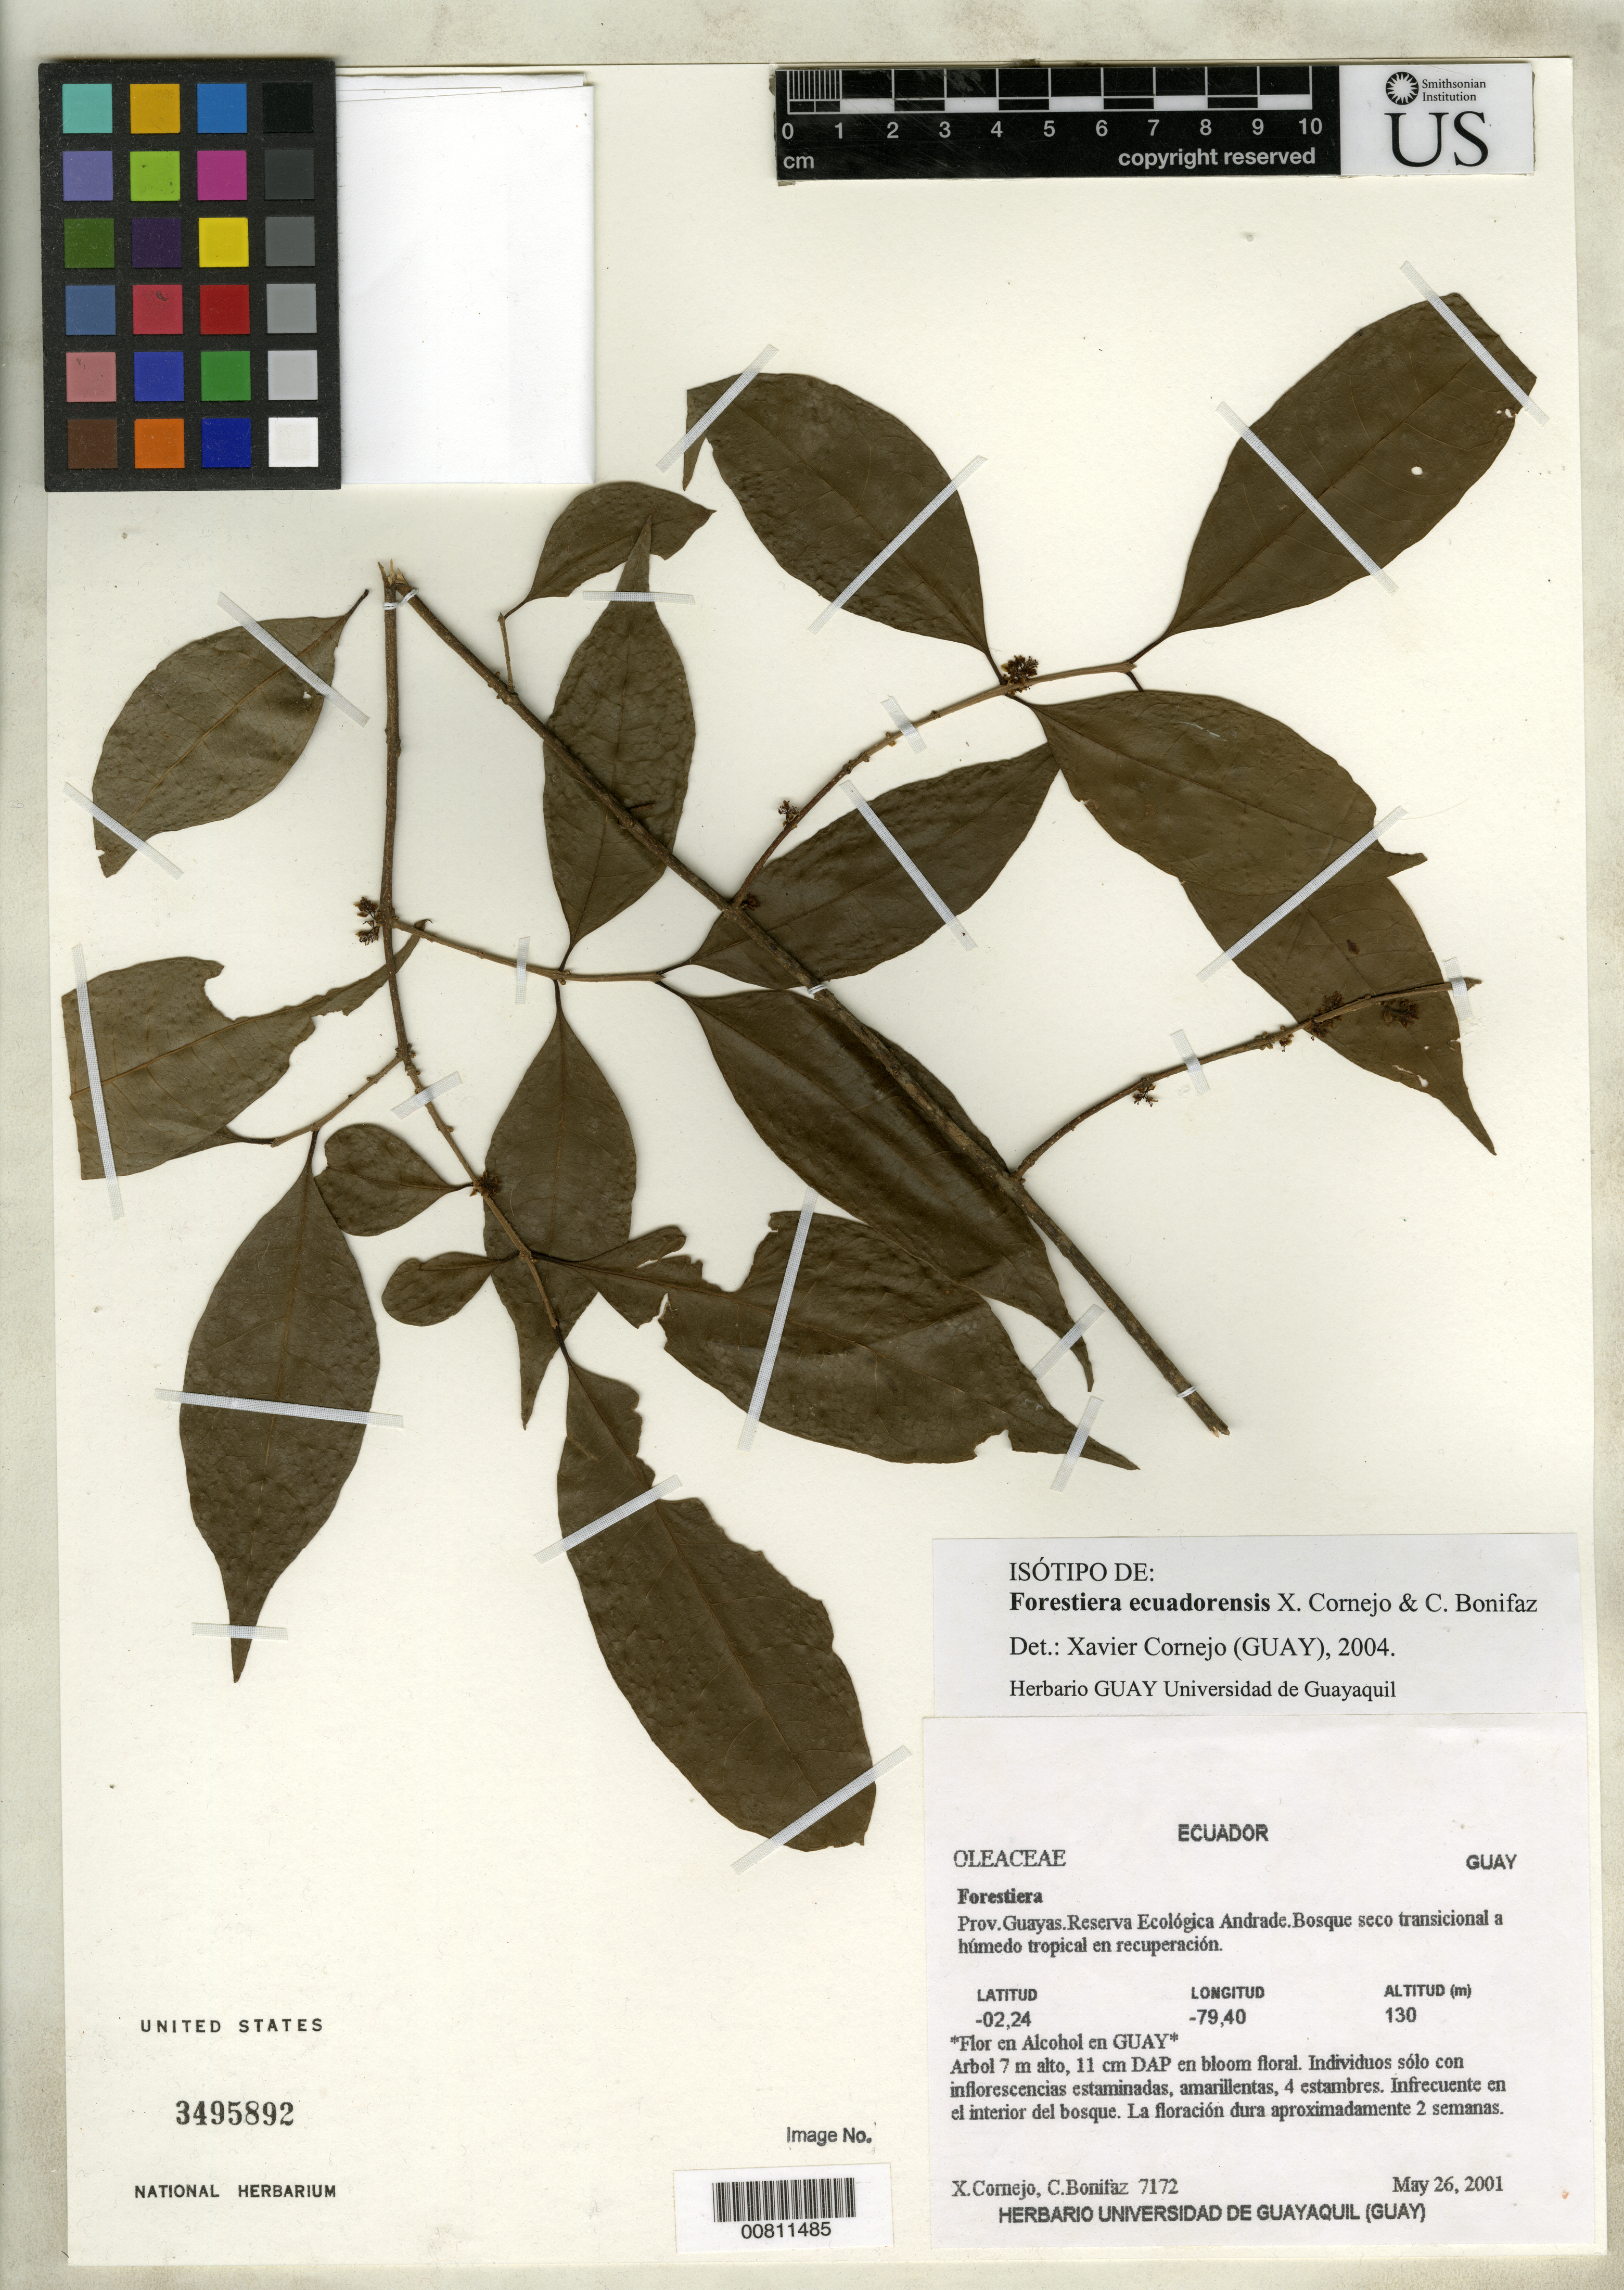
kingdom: Plantae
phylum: Tracheophyta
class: Magnoliopsida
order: Lamiales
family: Oleaceae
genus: Forestiera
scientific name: Forestiera ecuadorensis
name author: Cornejo & Bonifaz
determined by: Cornejo, X. F.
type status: Isotype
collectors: X. F. Cornejo & C. Bonifaz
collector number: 7172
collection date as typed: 26 May 2001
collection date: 2001-05-26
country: Ecuador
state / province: Guayas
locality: Prov. Guayas. Reserva Ecológica Andrade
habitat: Bosque seco transicional a húmedo tropical en recuperación.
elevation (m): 130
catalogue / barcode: US 3495892